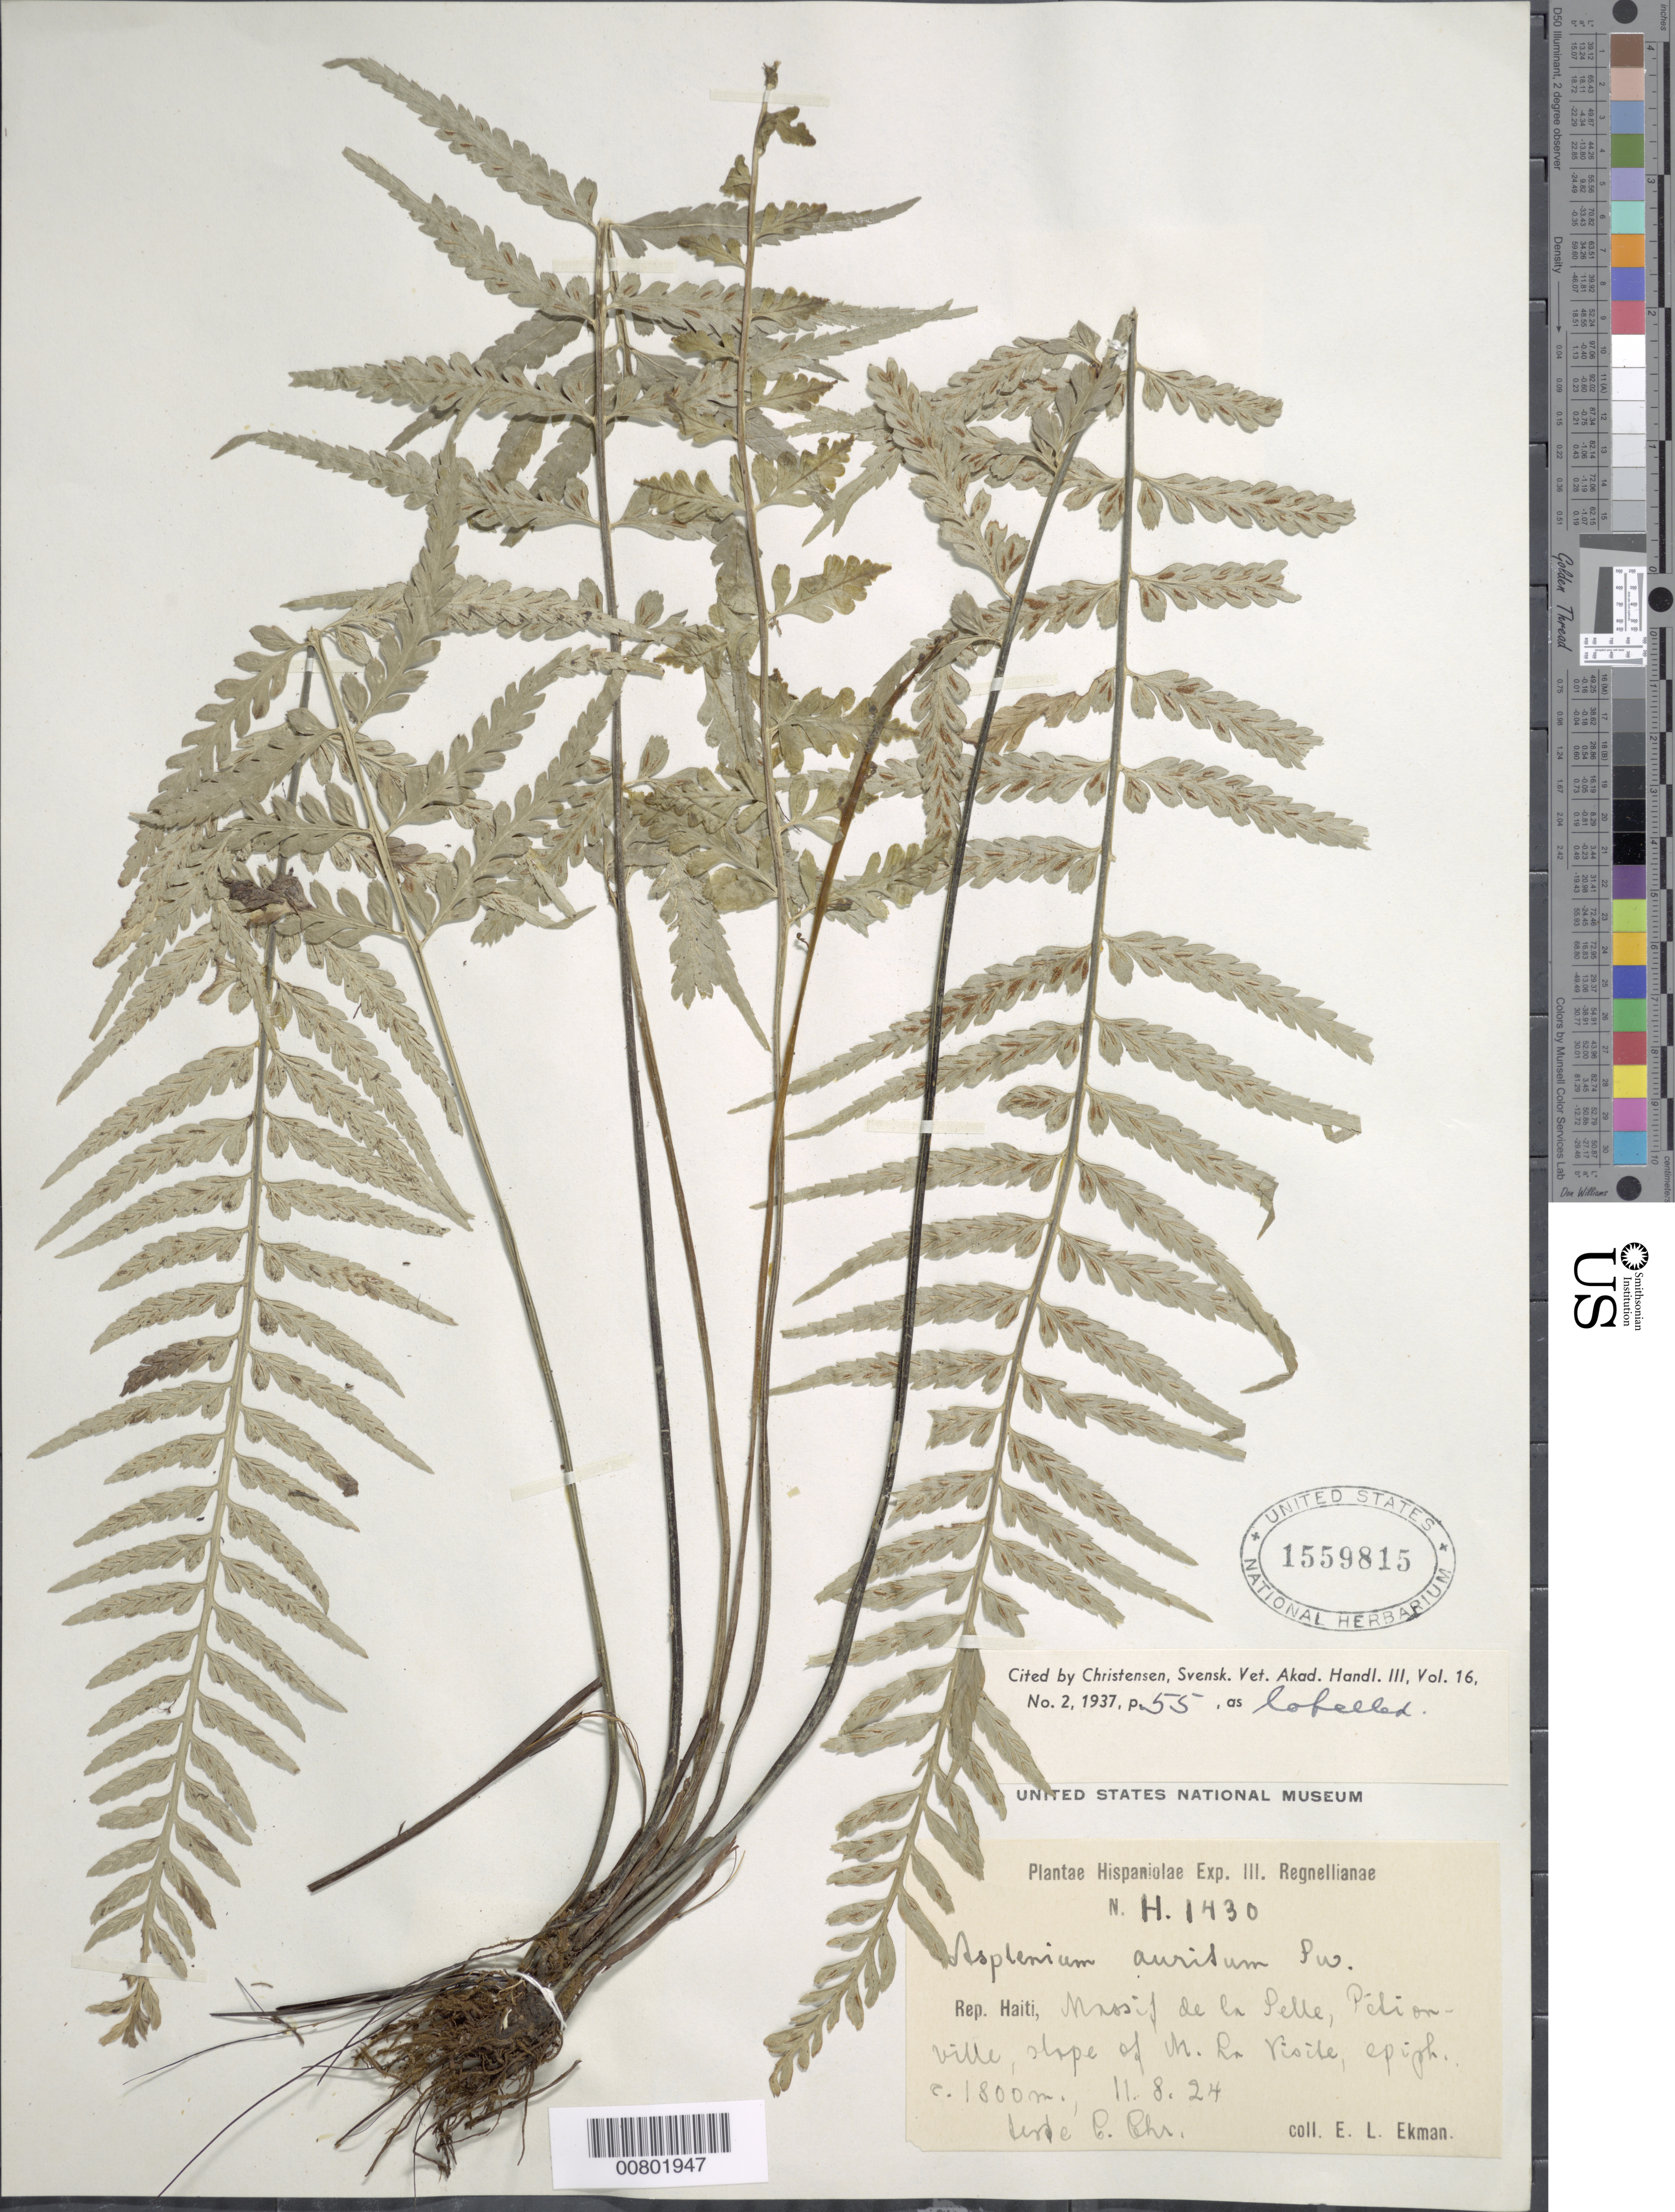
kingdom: Plantae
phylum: Tracheophyta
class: Polypodiopsida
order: Polypodiales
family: Aspleniaceae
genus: Asplenium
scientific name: Asplenium auritum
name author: Sw.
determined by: Christensen, C. F. A.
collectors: E. L. Ekman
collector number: H 1430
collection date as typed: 11 Aug 1924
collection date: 1924-08-11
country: Haiti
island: Hispaniola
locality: Massif de la Selle, Pétionville, M. La Visite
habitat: Slope of mountain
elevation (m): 1800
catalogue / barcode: US 1559815